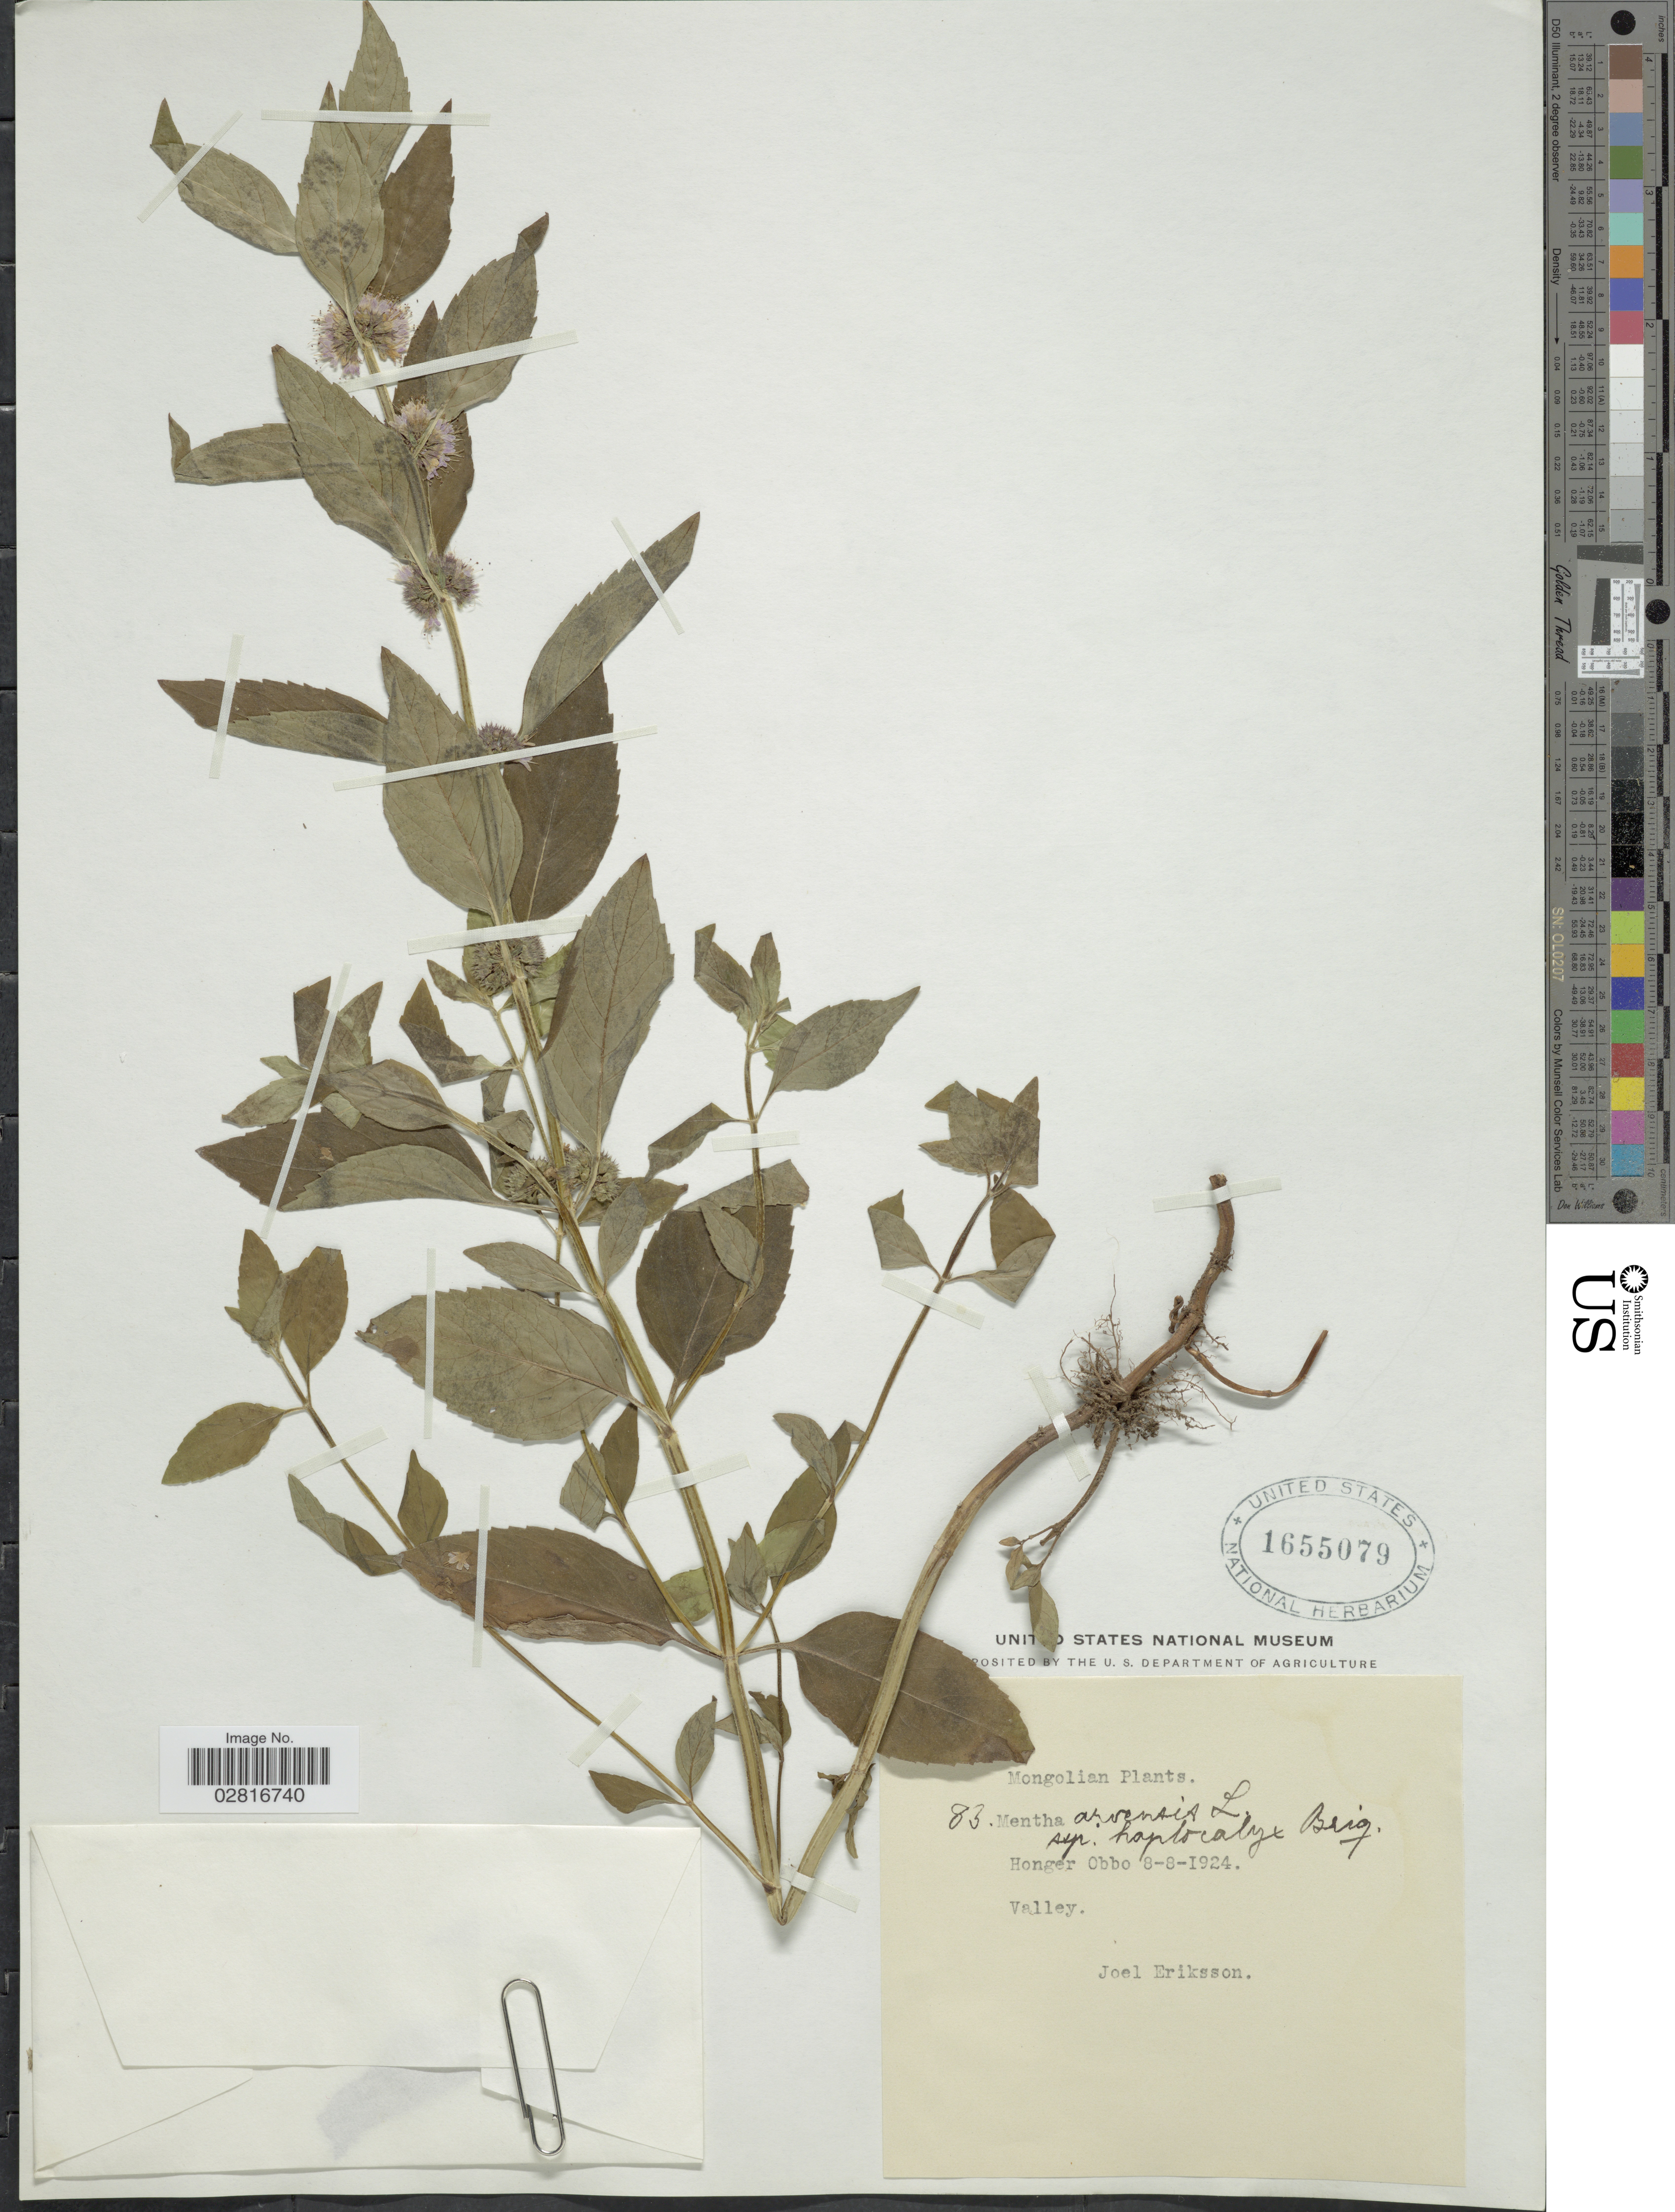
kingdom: Plantae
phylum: Tracheophyta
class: Magnoliopsida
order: Lamiales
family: Lamiaceae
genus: Mentha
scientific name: Mentha arvensis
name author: L.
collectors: J. Eriksson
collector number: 83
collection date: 1924-08-08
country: Mongolia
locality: Honger Obbo. Valley.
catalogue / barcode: US 1655079